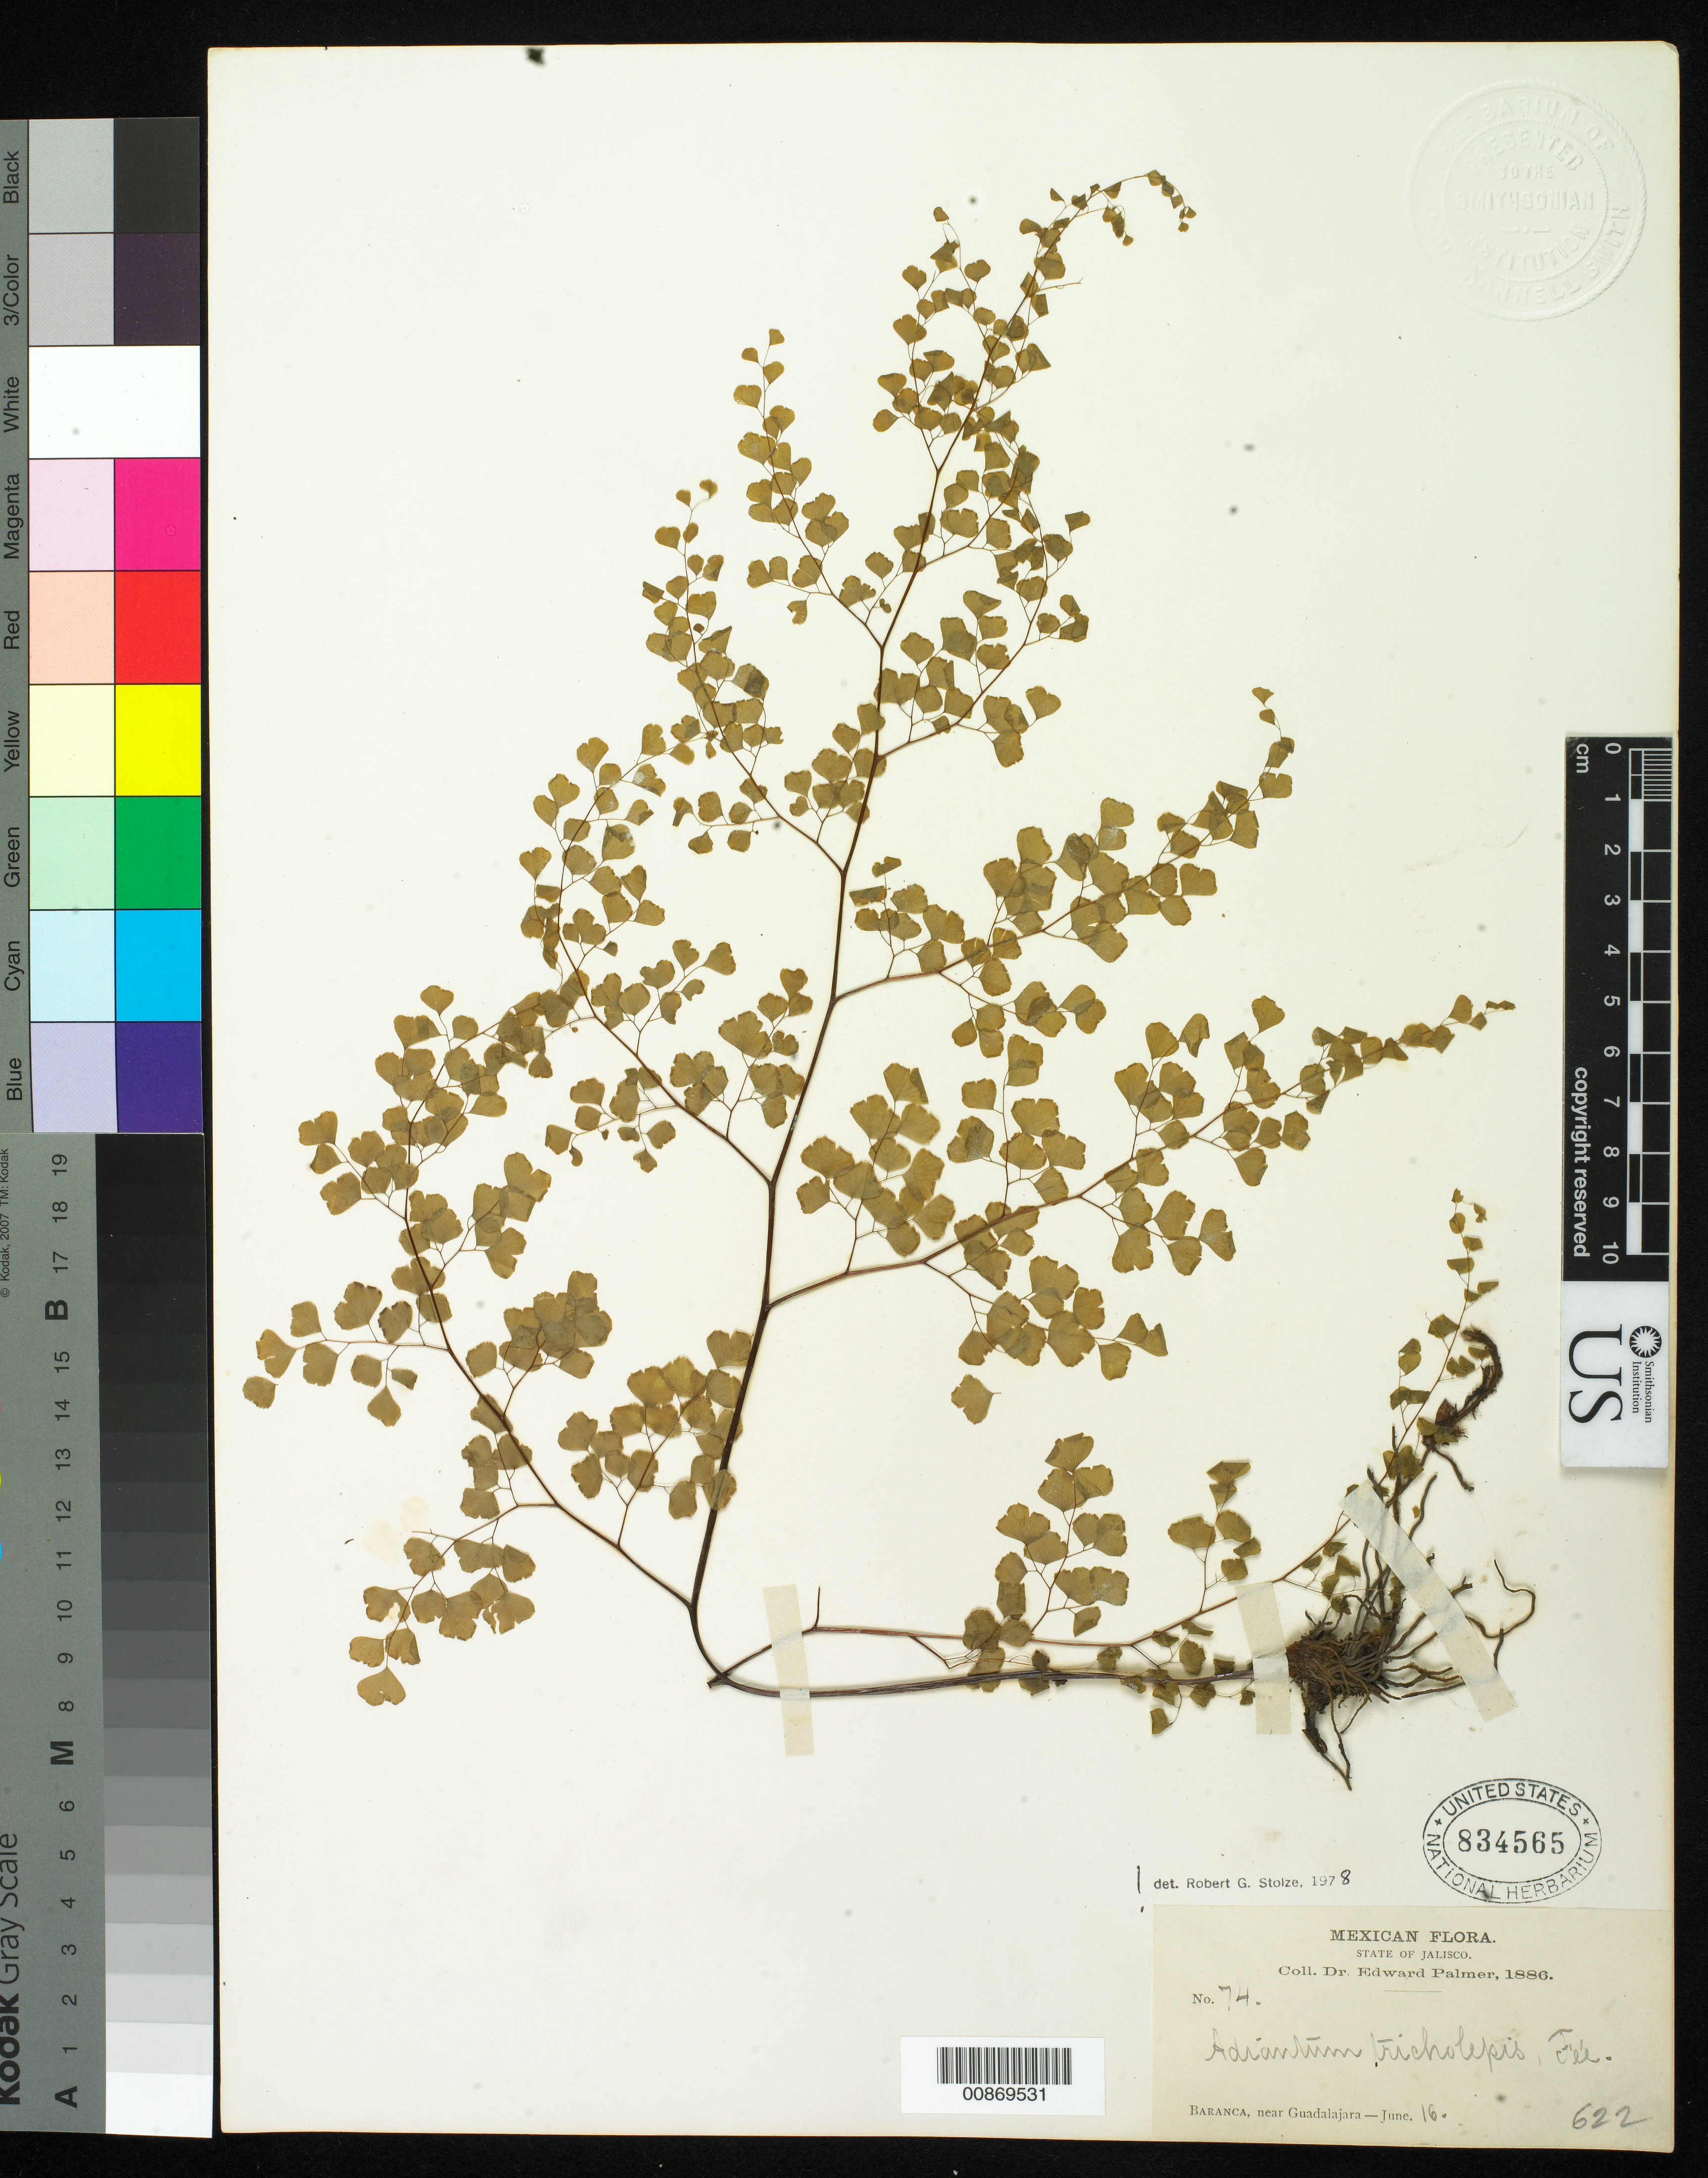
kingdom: Plantae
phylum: Tracheophyta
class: Polypodiopsida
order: Polypodiales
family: Pteridaceae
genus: Adiantum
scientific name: Adiantum tricholepis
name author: Fée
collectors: E. Palmer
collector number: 74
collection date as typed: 16 Jun 1886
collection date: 1886-06-16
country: Mexico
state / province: Jalisco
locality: Barranca, near Guadalajara, Jalisco.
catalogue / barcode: US 834565